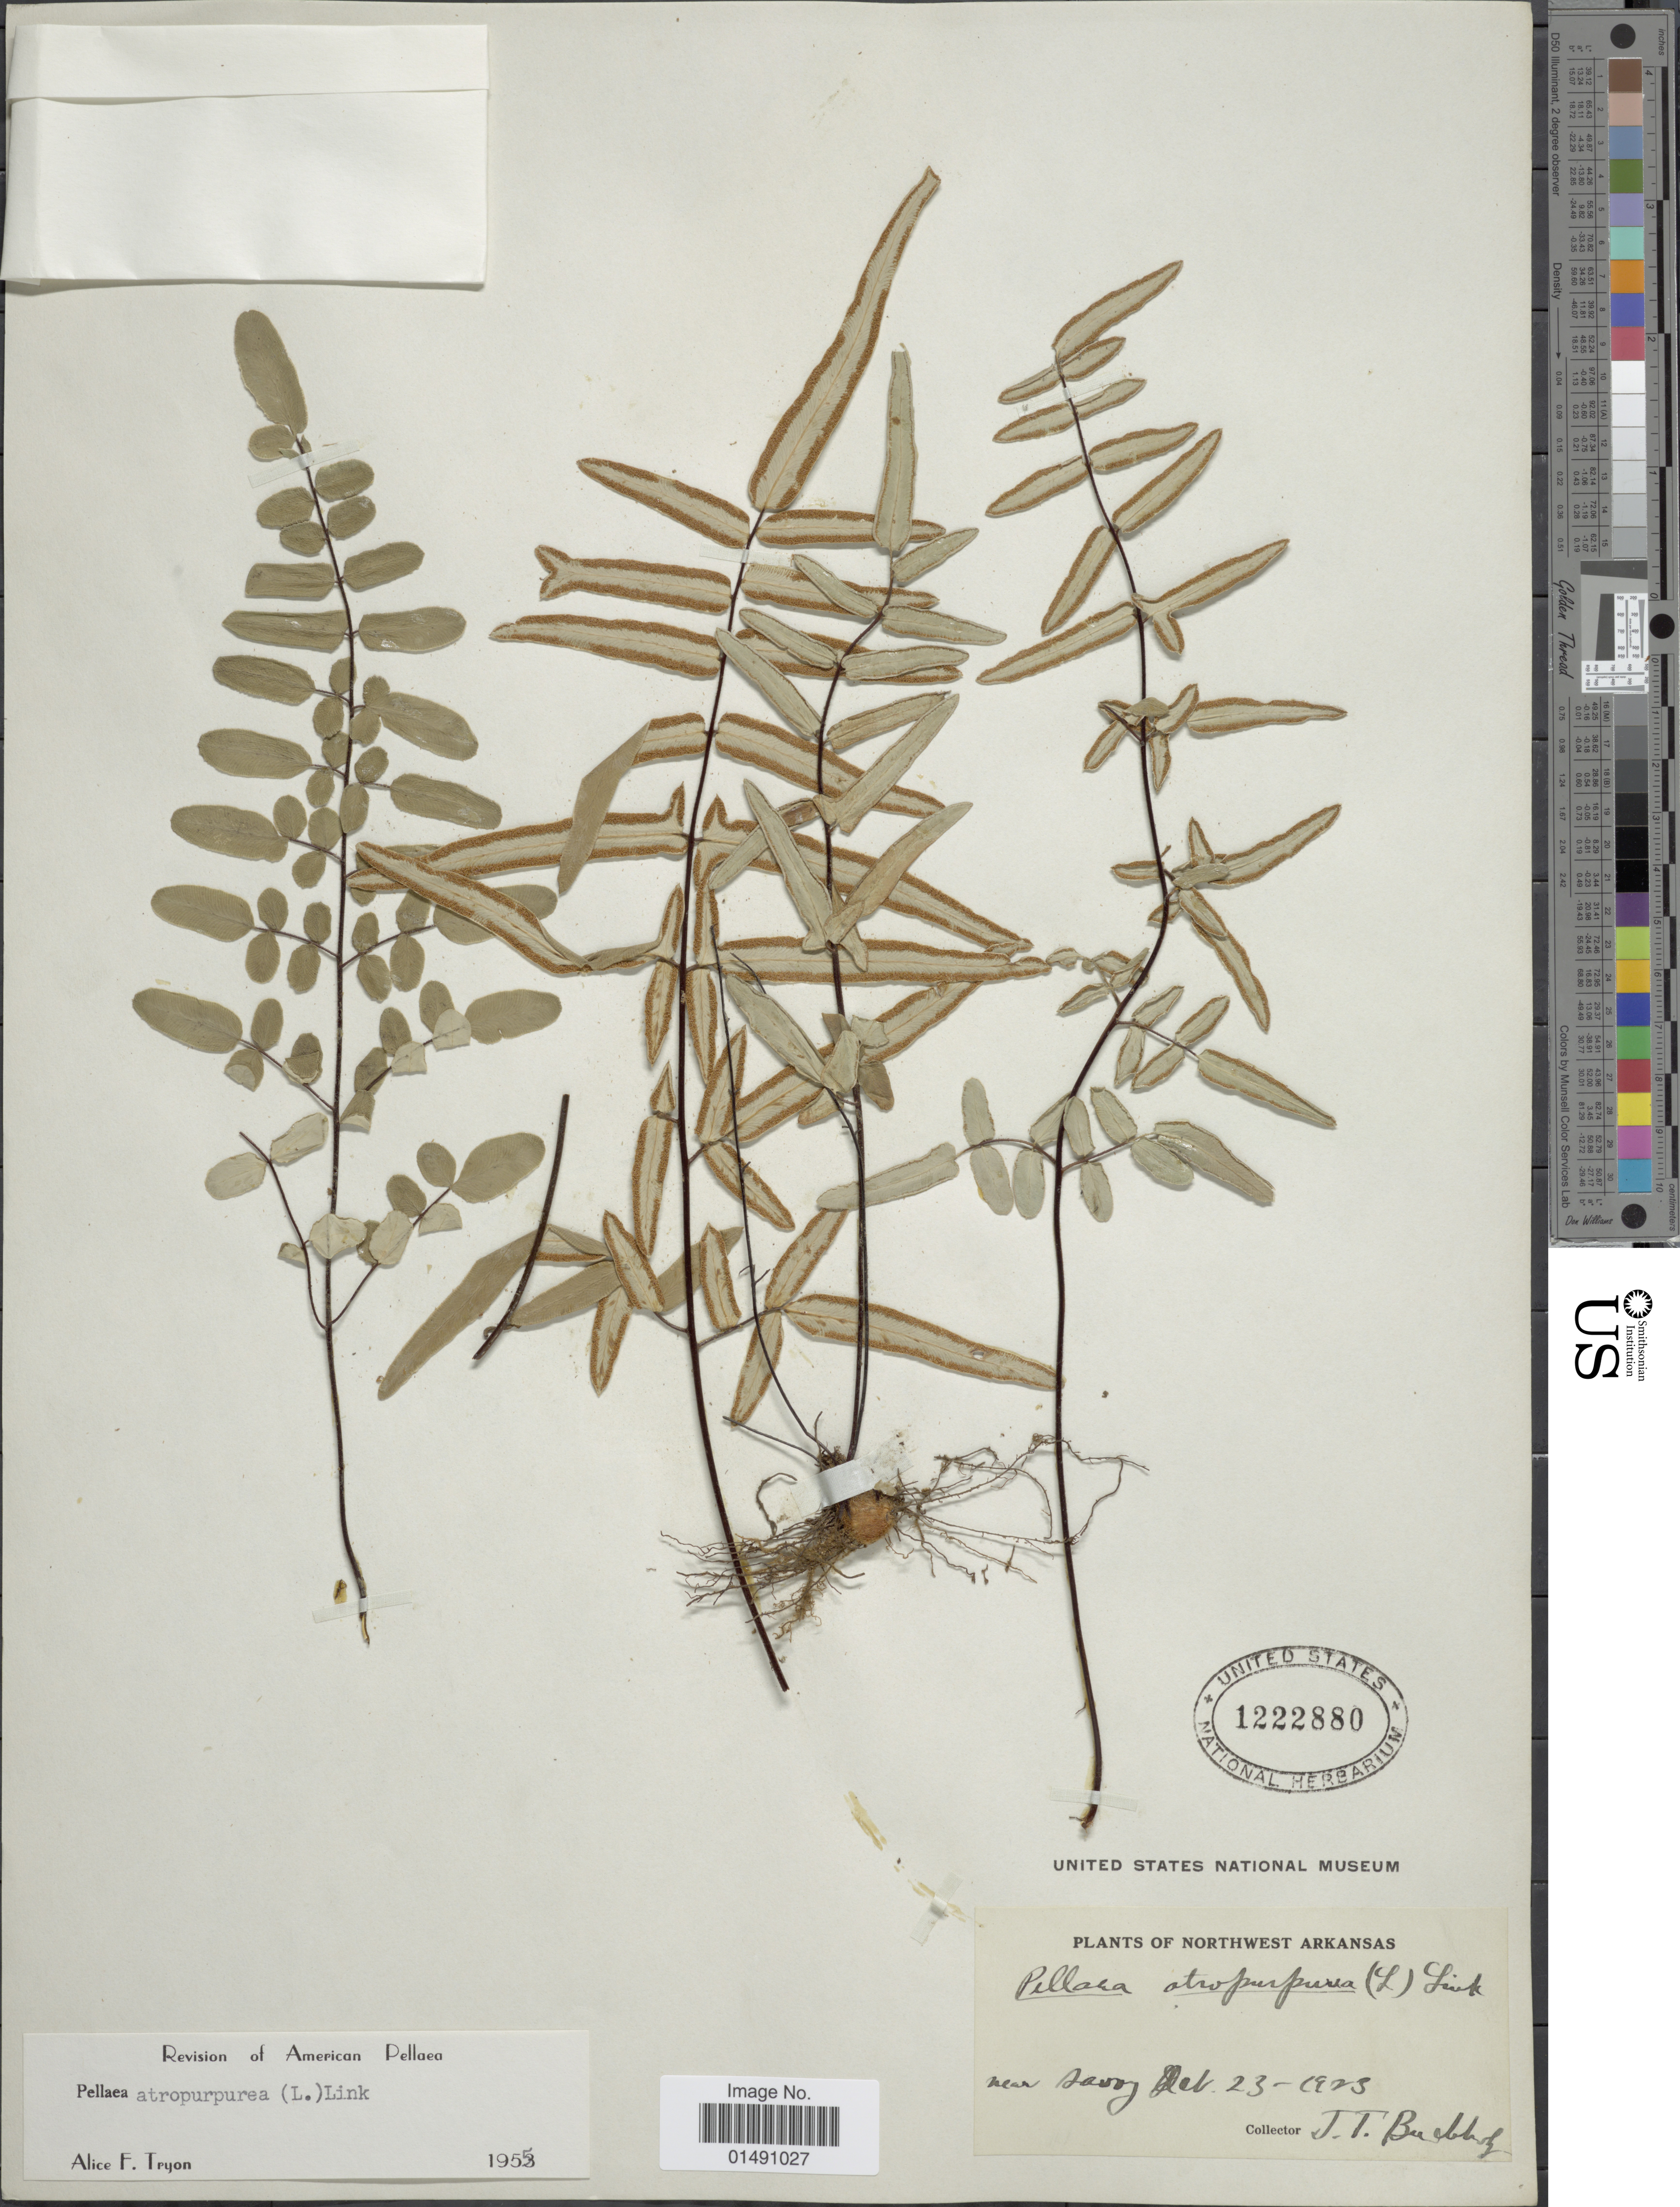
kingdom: Plantae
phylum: Tracheophyta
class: Polypodiopsida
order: Polypodiales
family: Pteridaceae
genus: Pellaea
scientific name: Pellaea atropurpurea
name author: (L.) Link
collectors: J. T. Buchholz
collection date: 1923-02-23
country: United States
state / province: Arkansas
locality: Northwestern Arkansas, near Savoy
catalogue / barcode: US 1222880